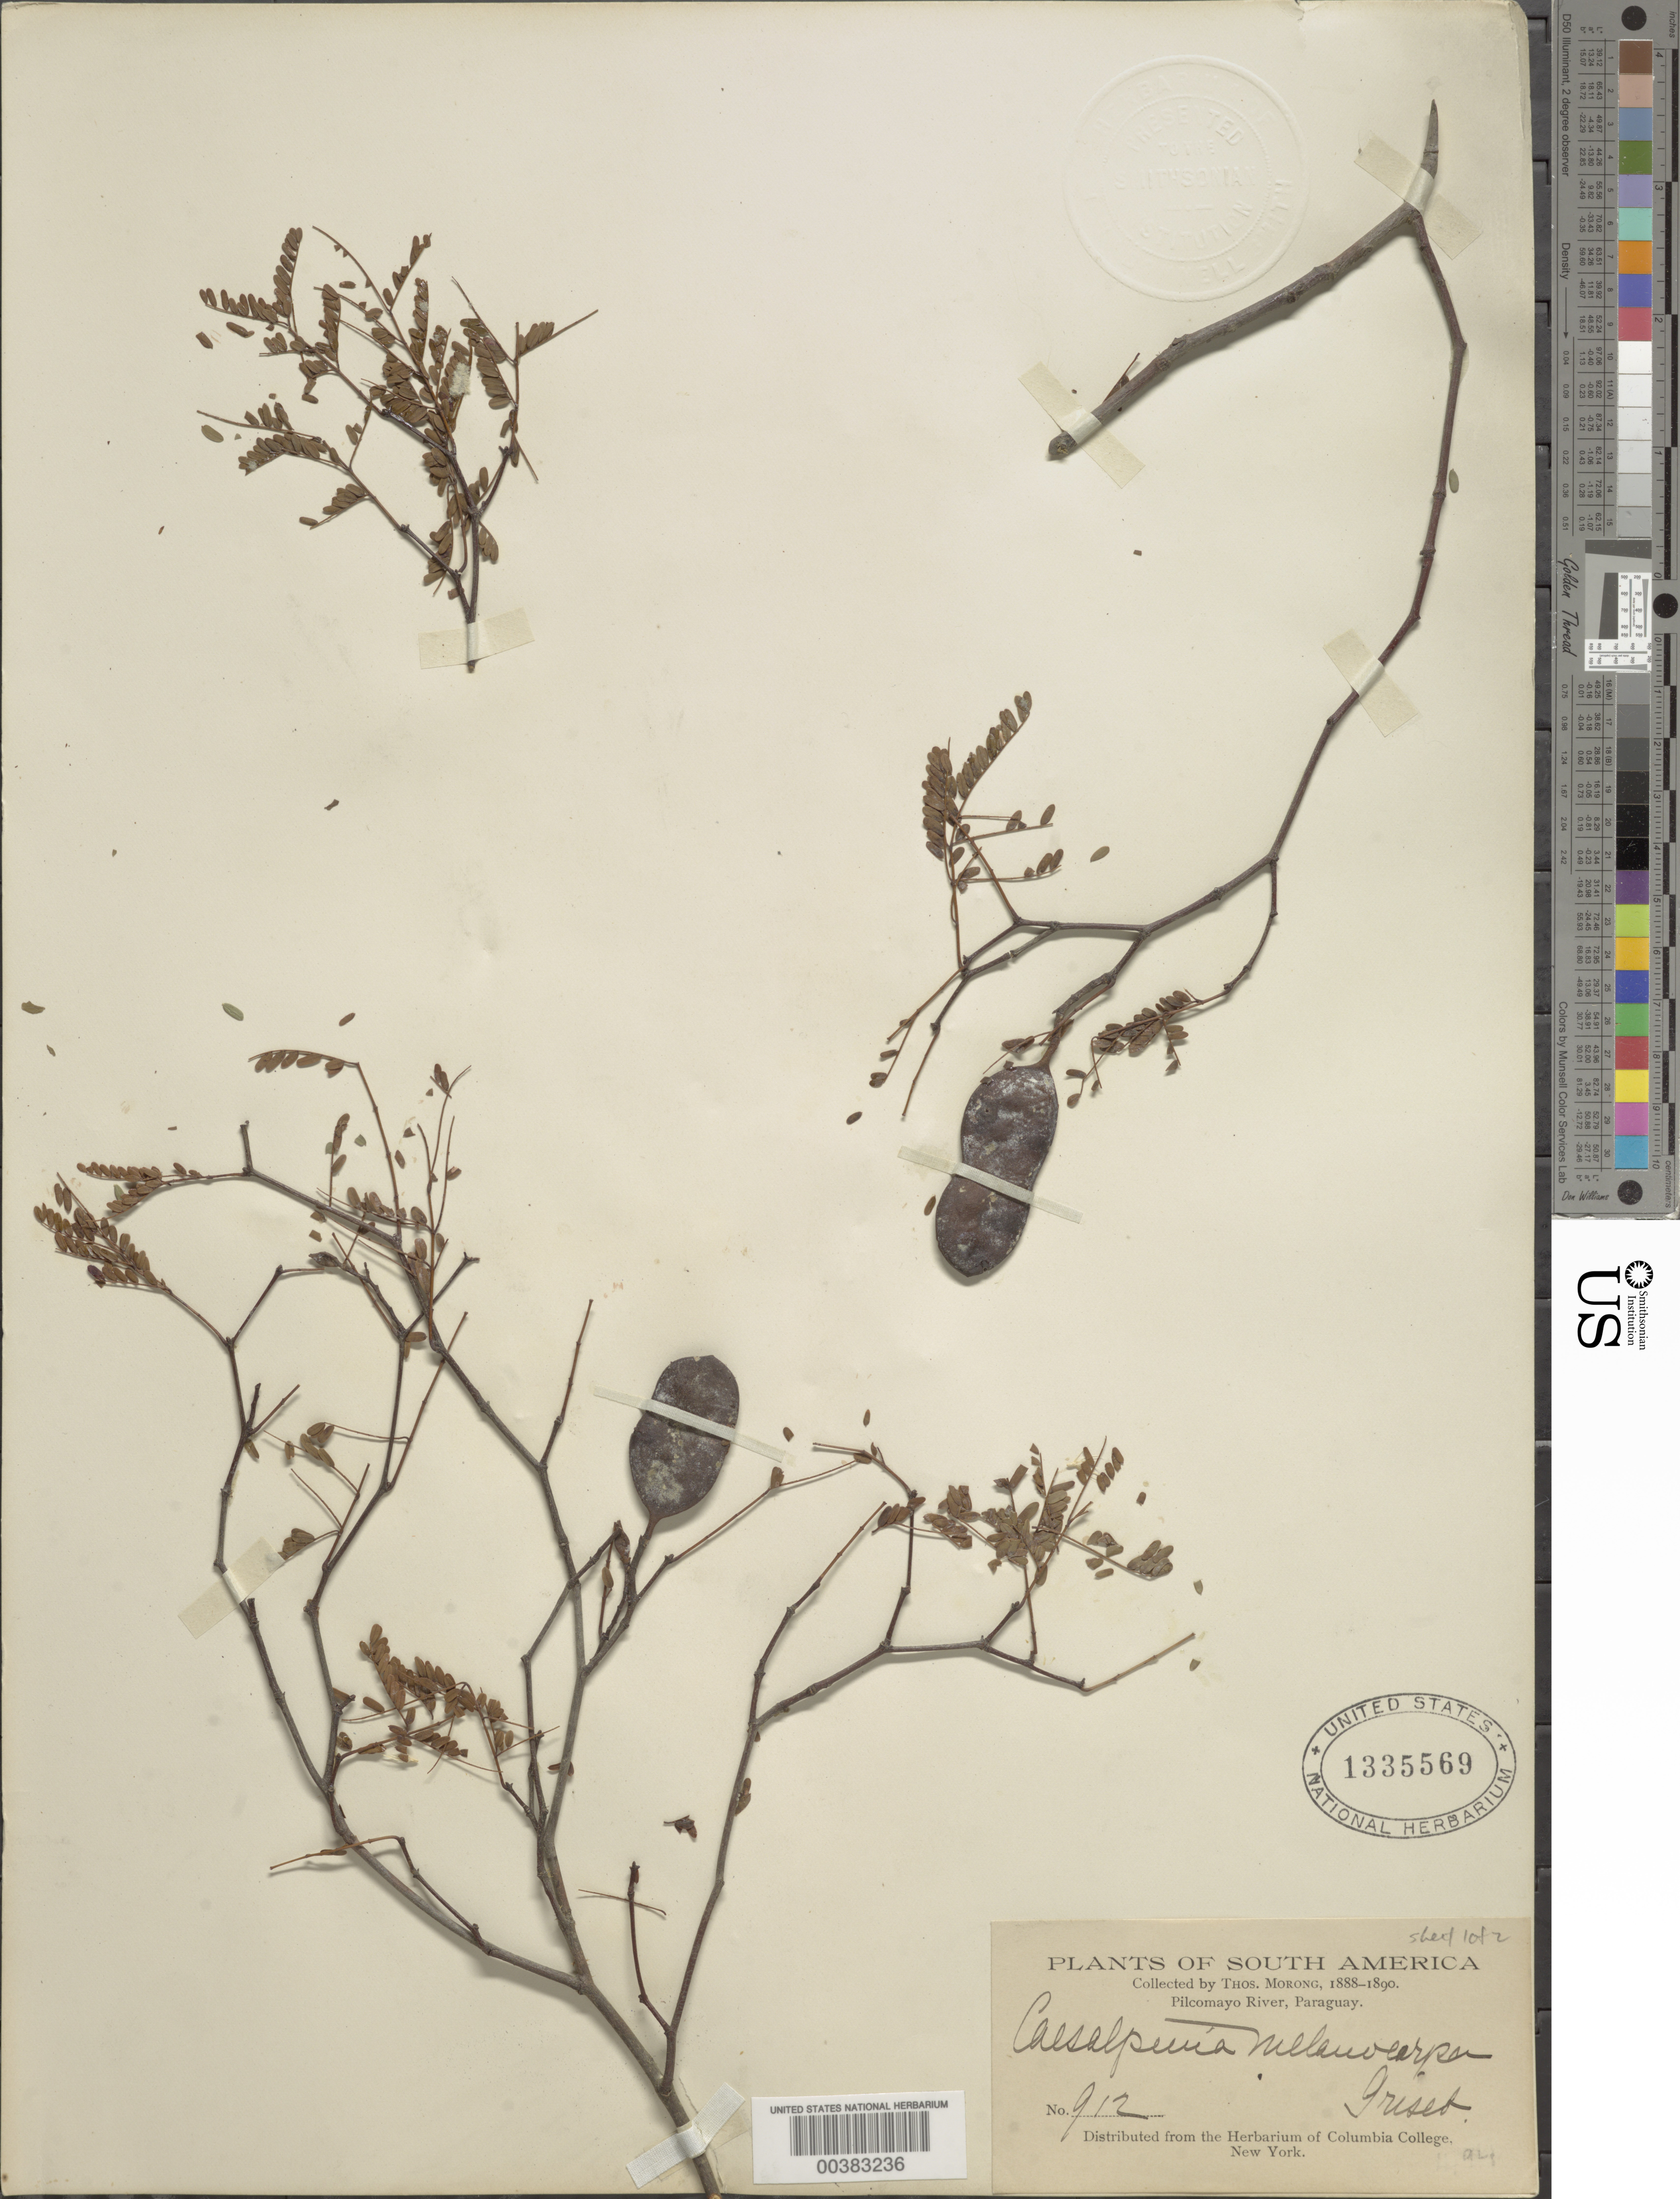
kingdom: Plantae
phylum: Tracheophyta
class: Magnoliopsida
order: Fabales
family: Fabaceae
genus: Libidibia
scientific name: Libidibia paraguariensis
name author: (Parodi) G.P. Lewis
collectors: T. Morong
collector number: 912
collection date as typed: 1888 to -- -- 1890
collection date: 1888/1890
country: Paraguay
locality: Pilcomayo river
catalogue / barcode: US 1335569